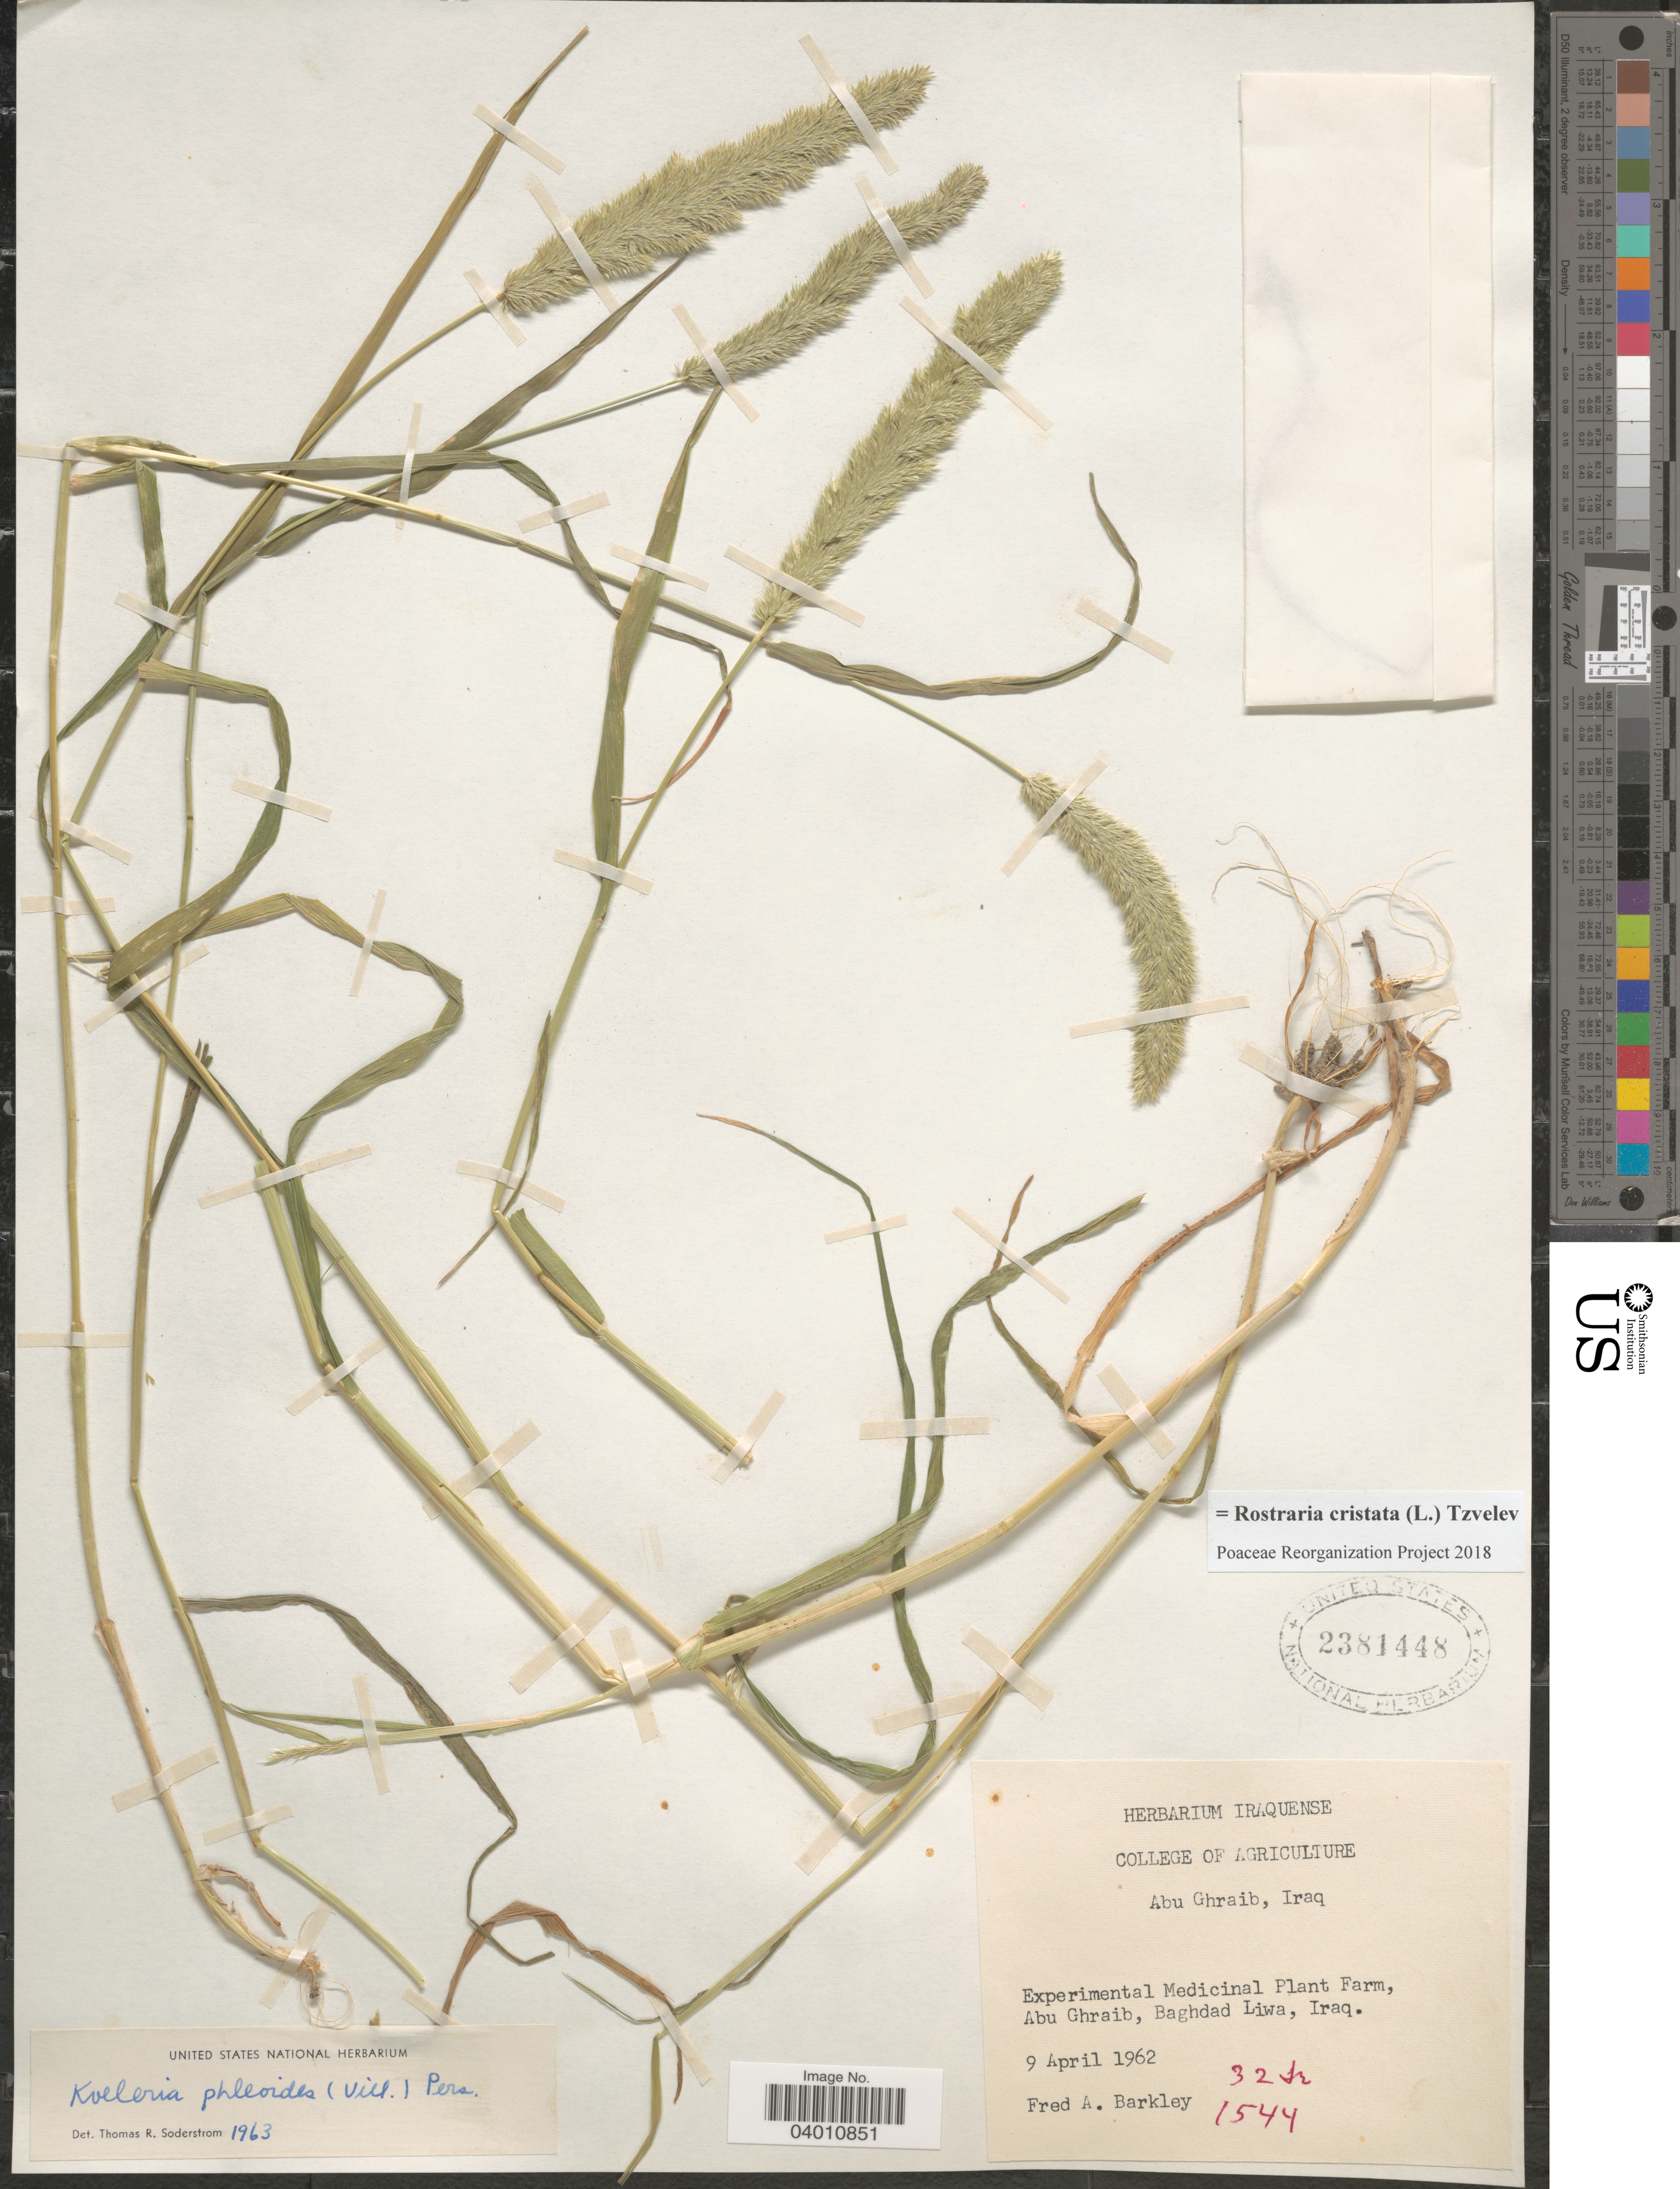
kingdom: Plantae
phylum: Tracheophyta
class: Liliopsida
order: Poales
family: Poaceae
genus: Rostraria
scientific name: Rostraria cristata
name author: (L.) Tzvelev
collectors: F. A. Barkley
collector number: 1544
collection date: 1962-04-09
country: Iraq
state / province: Baghdad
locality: Abu Ghraib. Experimental Medicinal Plant Farm, Abu Ghraib, Baghdad Liwa.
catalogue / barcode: US 2381448